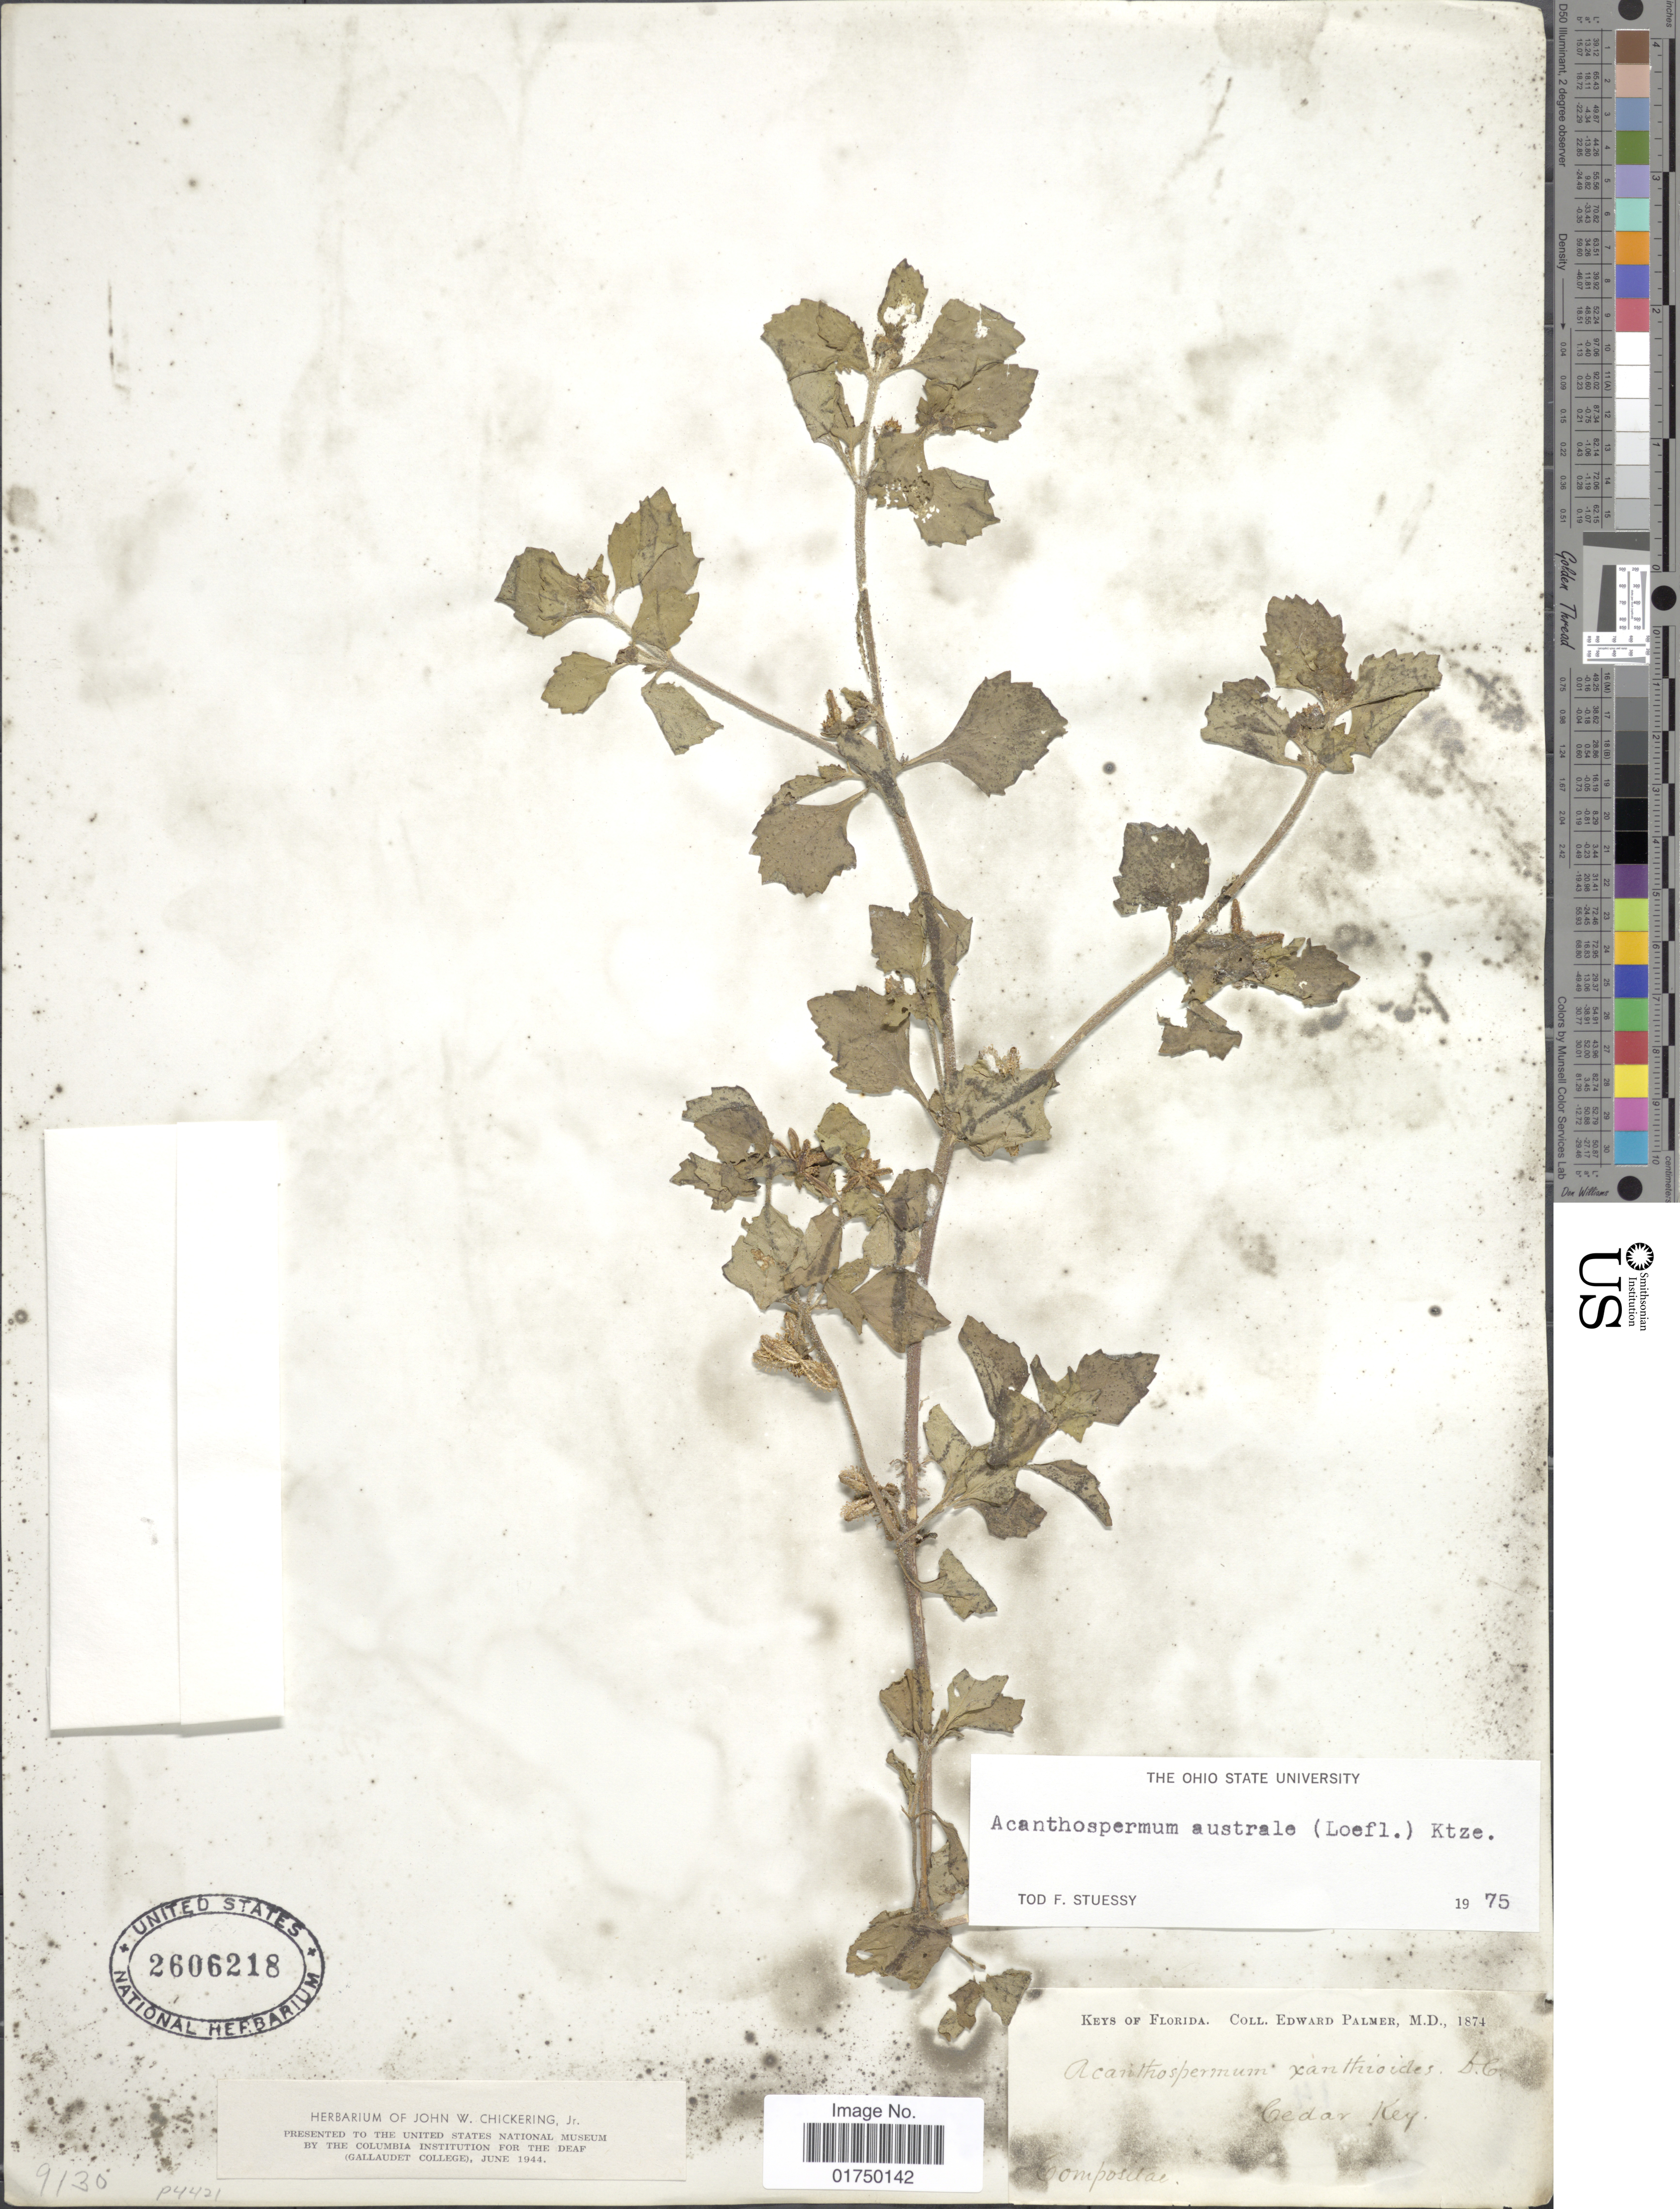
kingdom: Plantae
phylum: Tracheophyta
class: Magnoliopsida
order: Asterales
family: Asteraceae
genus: Acanthospermum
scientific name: Acanthospermum australe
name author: (Loefl.) Kuntze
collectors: E. Palmer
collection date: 1874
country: United States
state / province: Florida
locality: Keys of Florida. Cedar Key.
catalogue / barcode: US 2606218